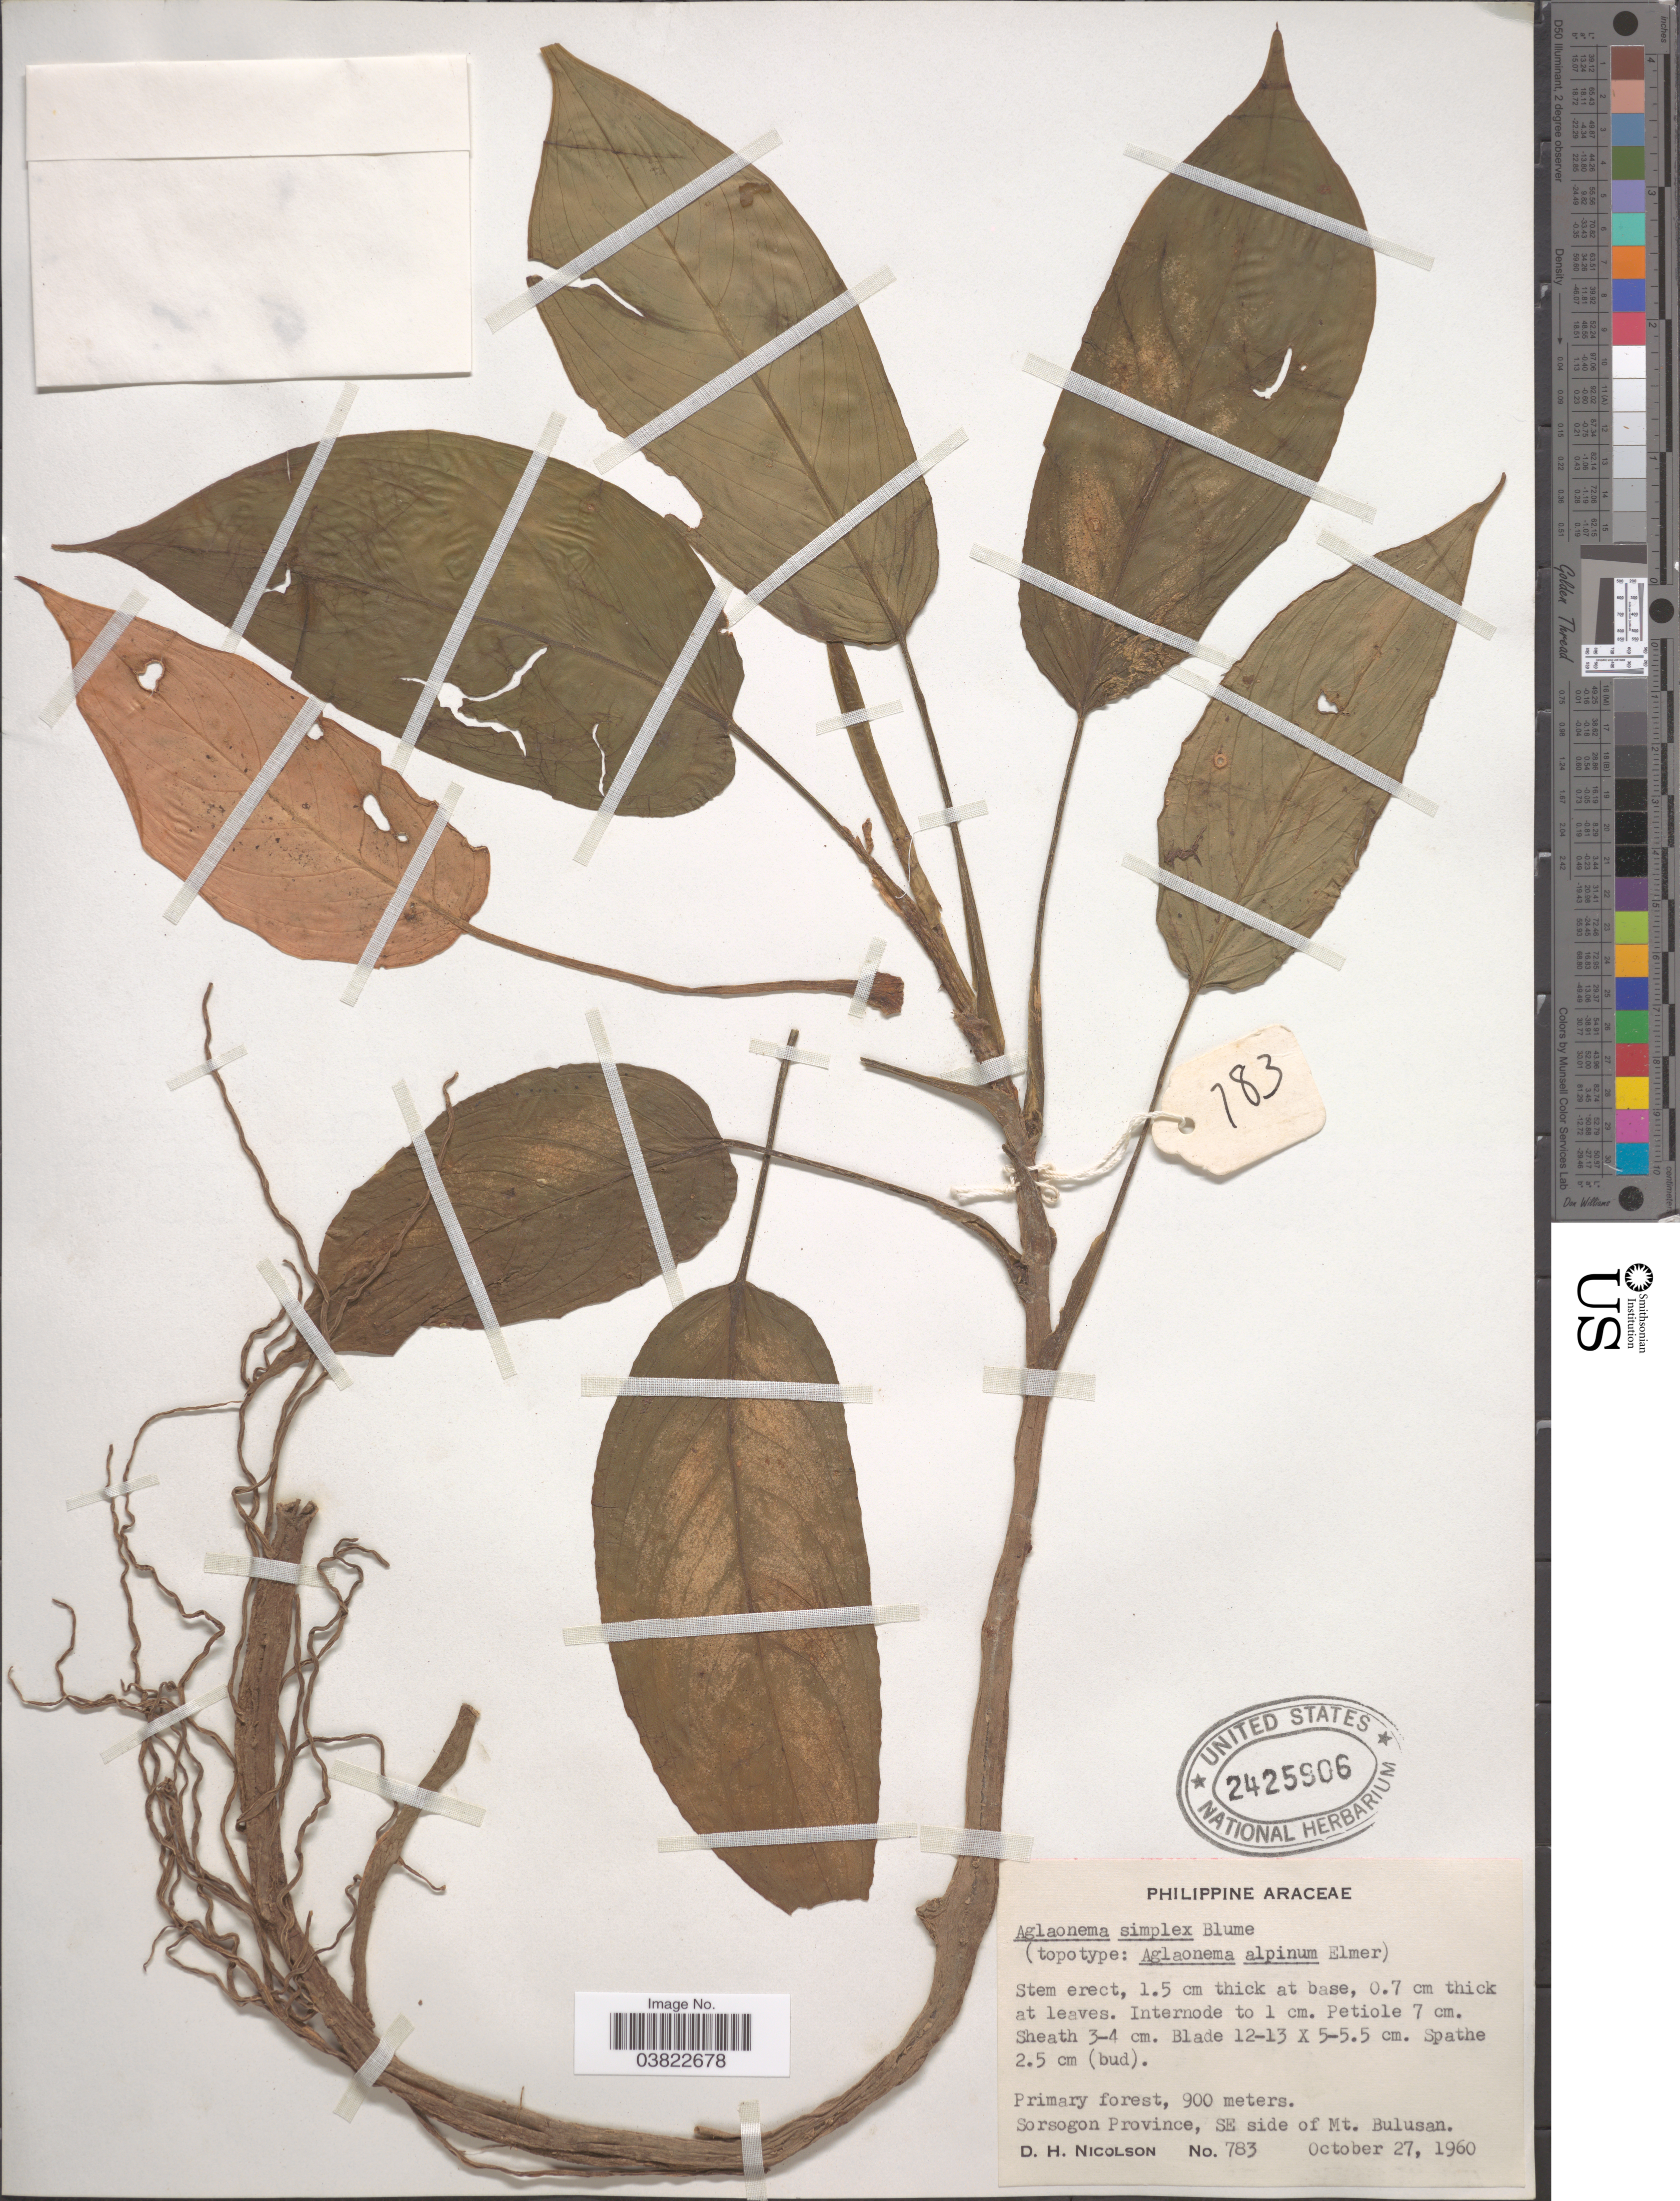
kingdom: Plantae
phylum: Tracheophyta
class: Liliopsida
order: Alismatales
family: Araceae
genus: Aglaonema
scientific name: Aglaonema simplex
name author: Blume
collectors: D. H. Nicolson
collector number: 783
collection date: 1960-10-27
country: Philippines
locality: Sorsogon Province, SE side of Mt. Bulusan.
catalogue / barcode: US 2425906